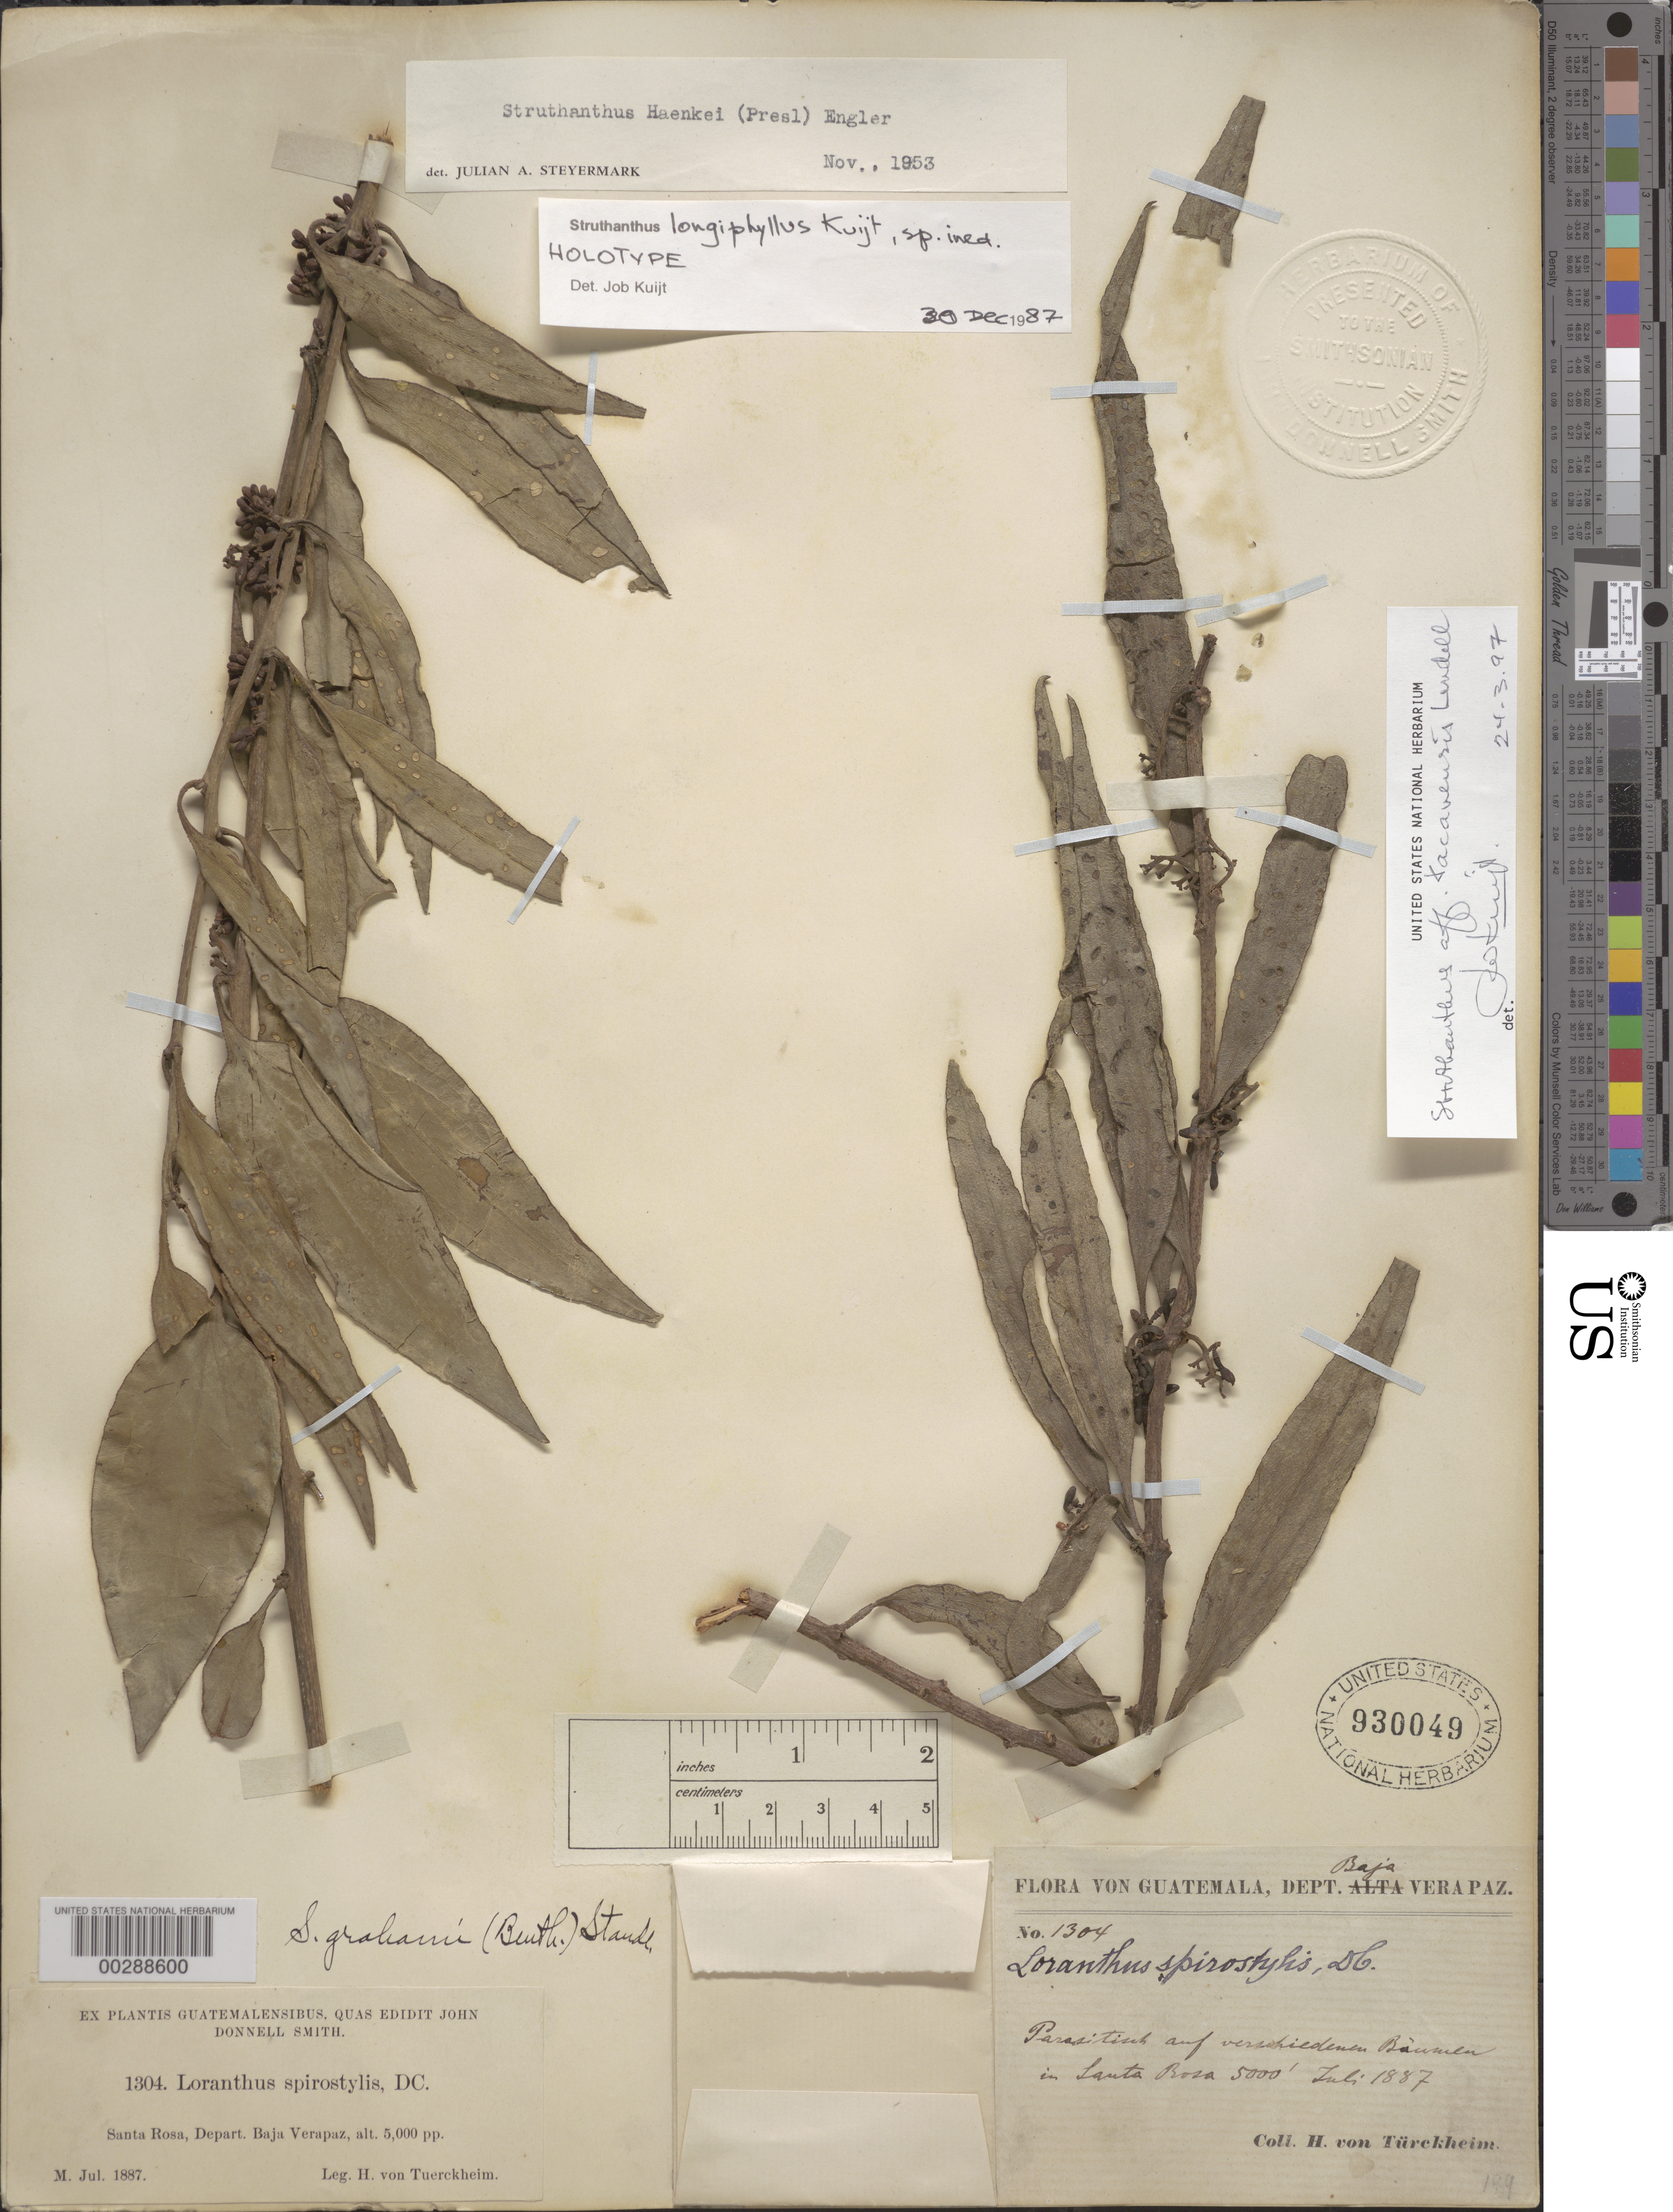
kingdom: Plantae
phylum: Tracheophyta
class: Magnoliopsida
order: Santalales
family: Loranthaceae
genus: Struthanthus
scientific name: Struthanthus tacanensis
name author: Lundell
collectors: H. von Türckheim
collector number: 1304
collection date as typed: Jul 1887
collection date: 1887-07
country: Guatemala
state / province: Baja Verapaz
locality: Santa Rosa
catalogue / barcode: US 930049